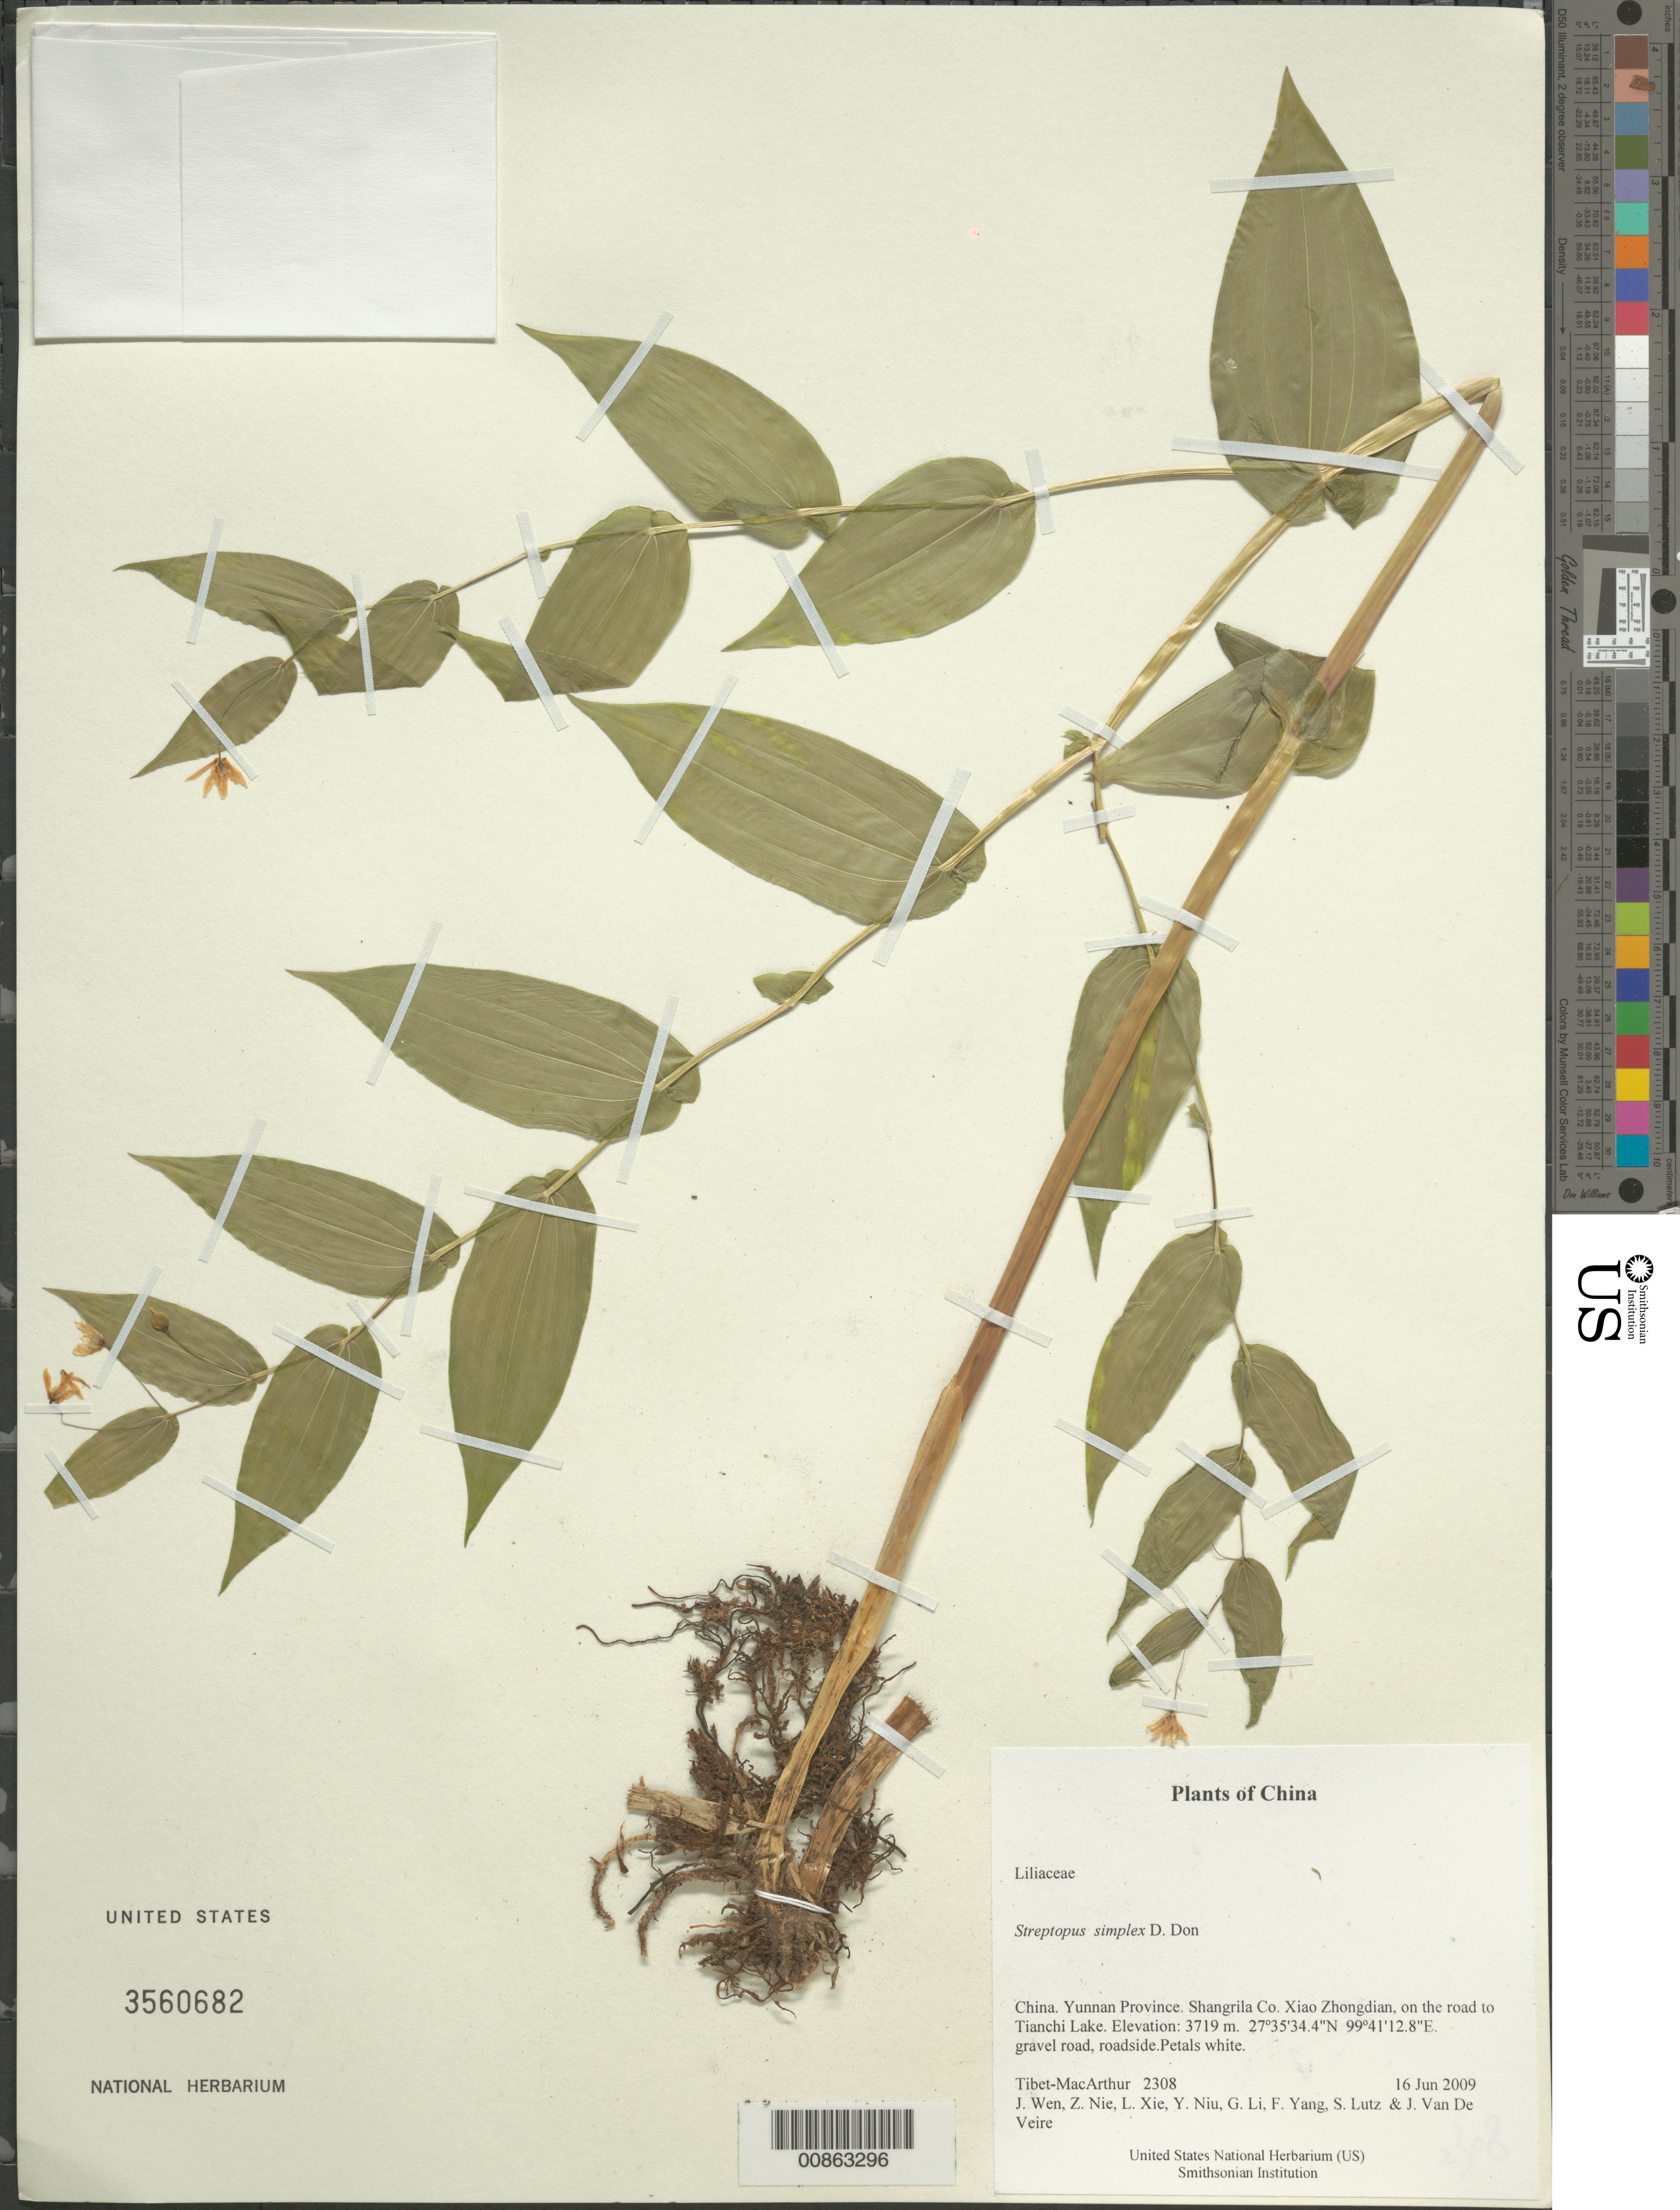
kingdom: Plantae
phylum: Tracheophyta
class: Liliopsida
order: Liliales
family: Liliaceae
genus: Streptopus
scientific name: Streptopus simplex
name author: D. Don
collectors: Tibet-MacArthur, J. Wen, Z. Nie, L. Xie, Y. Niu, G. Li, F. Yang, S. Lutz & J. Van De Veire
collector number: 2308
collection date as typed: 16 Jun 2009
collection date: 2009-06-16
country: China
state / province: Yunnan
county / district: Shangrila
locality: Xiao Zhongdian, on the road to Tianchi Lake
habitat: gravel road, roadside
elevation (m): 3719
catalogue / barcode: US 3560682